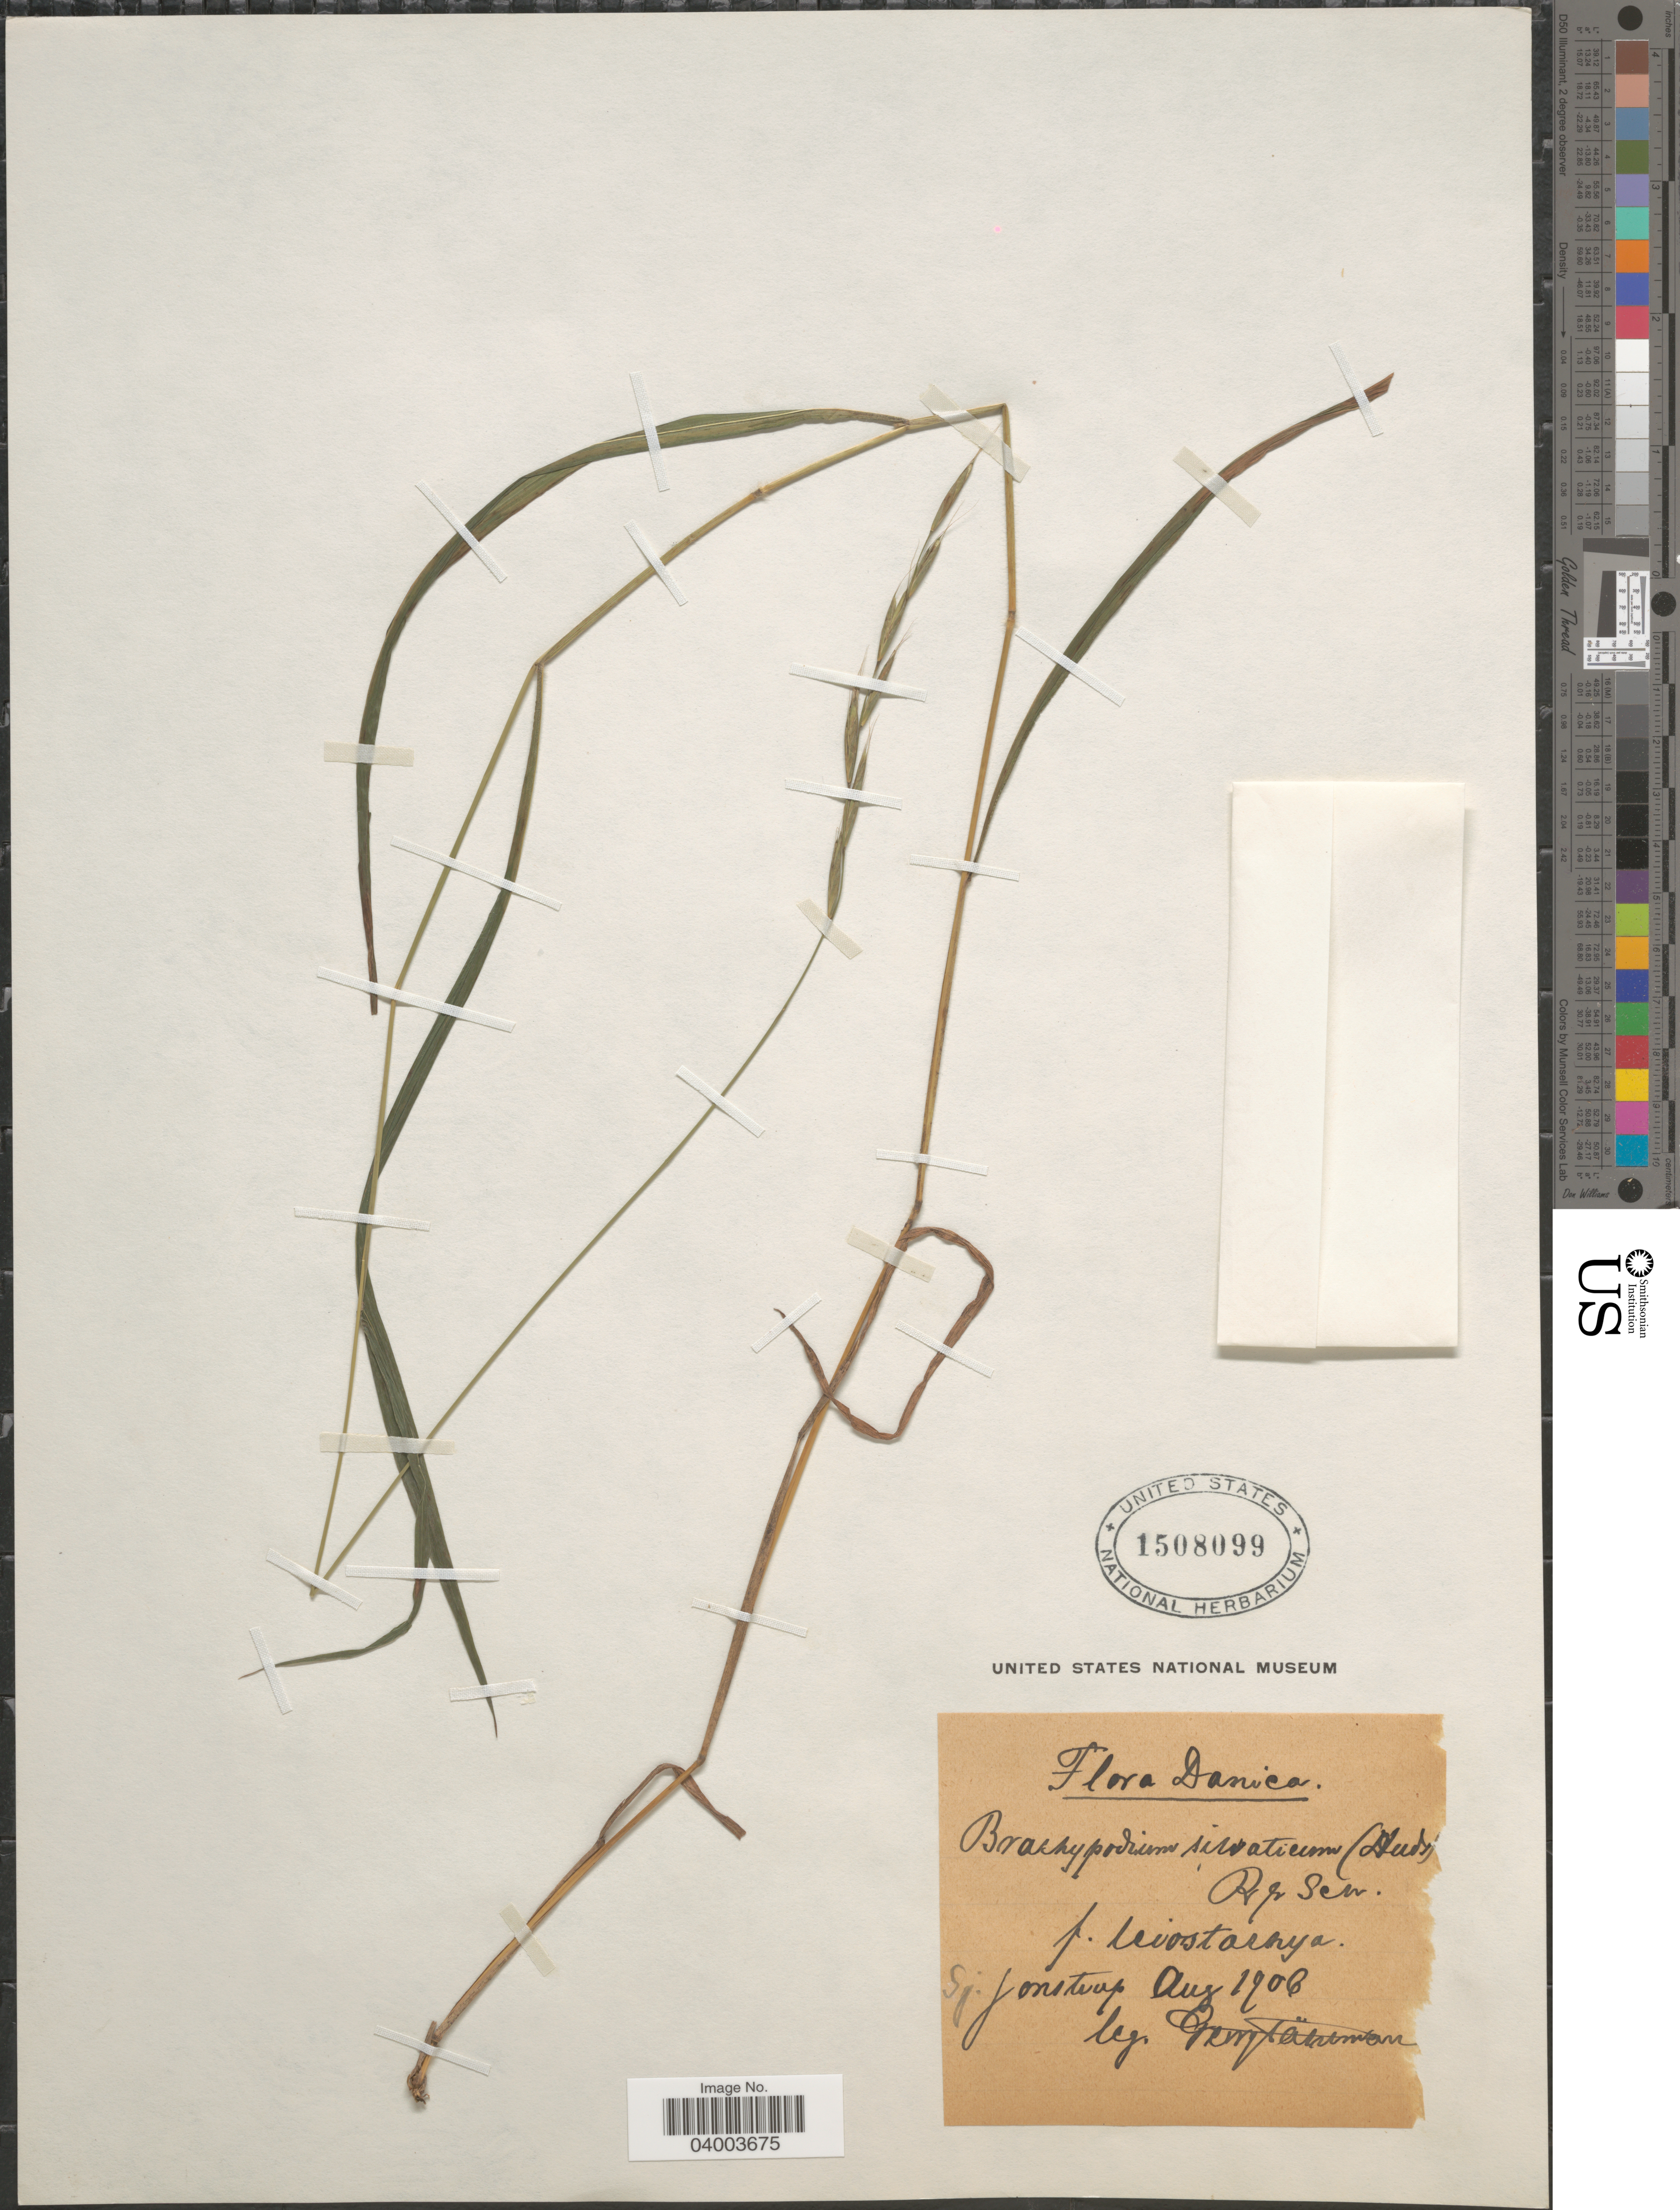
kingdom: Plantae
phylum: Tracheophyta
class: Liliopsida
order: Poales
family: Poaceae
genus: Brachypodium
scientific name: Brachypodium sylvaticum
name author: (Huds.) P. Beauv.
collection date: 1906-08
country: Denmark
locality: Danica. Sj. Jonstrup.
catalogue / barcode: US 1508099